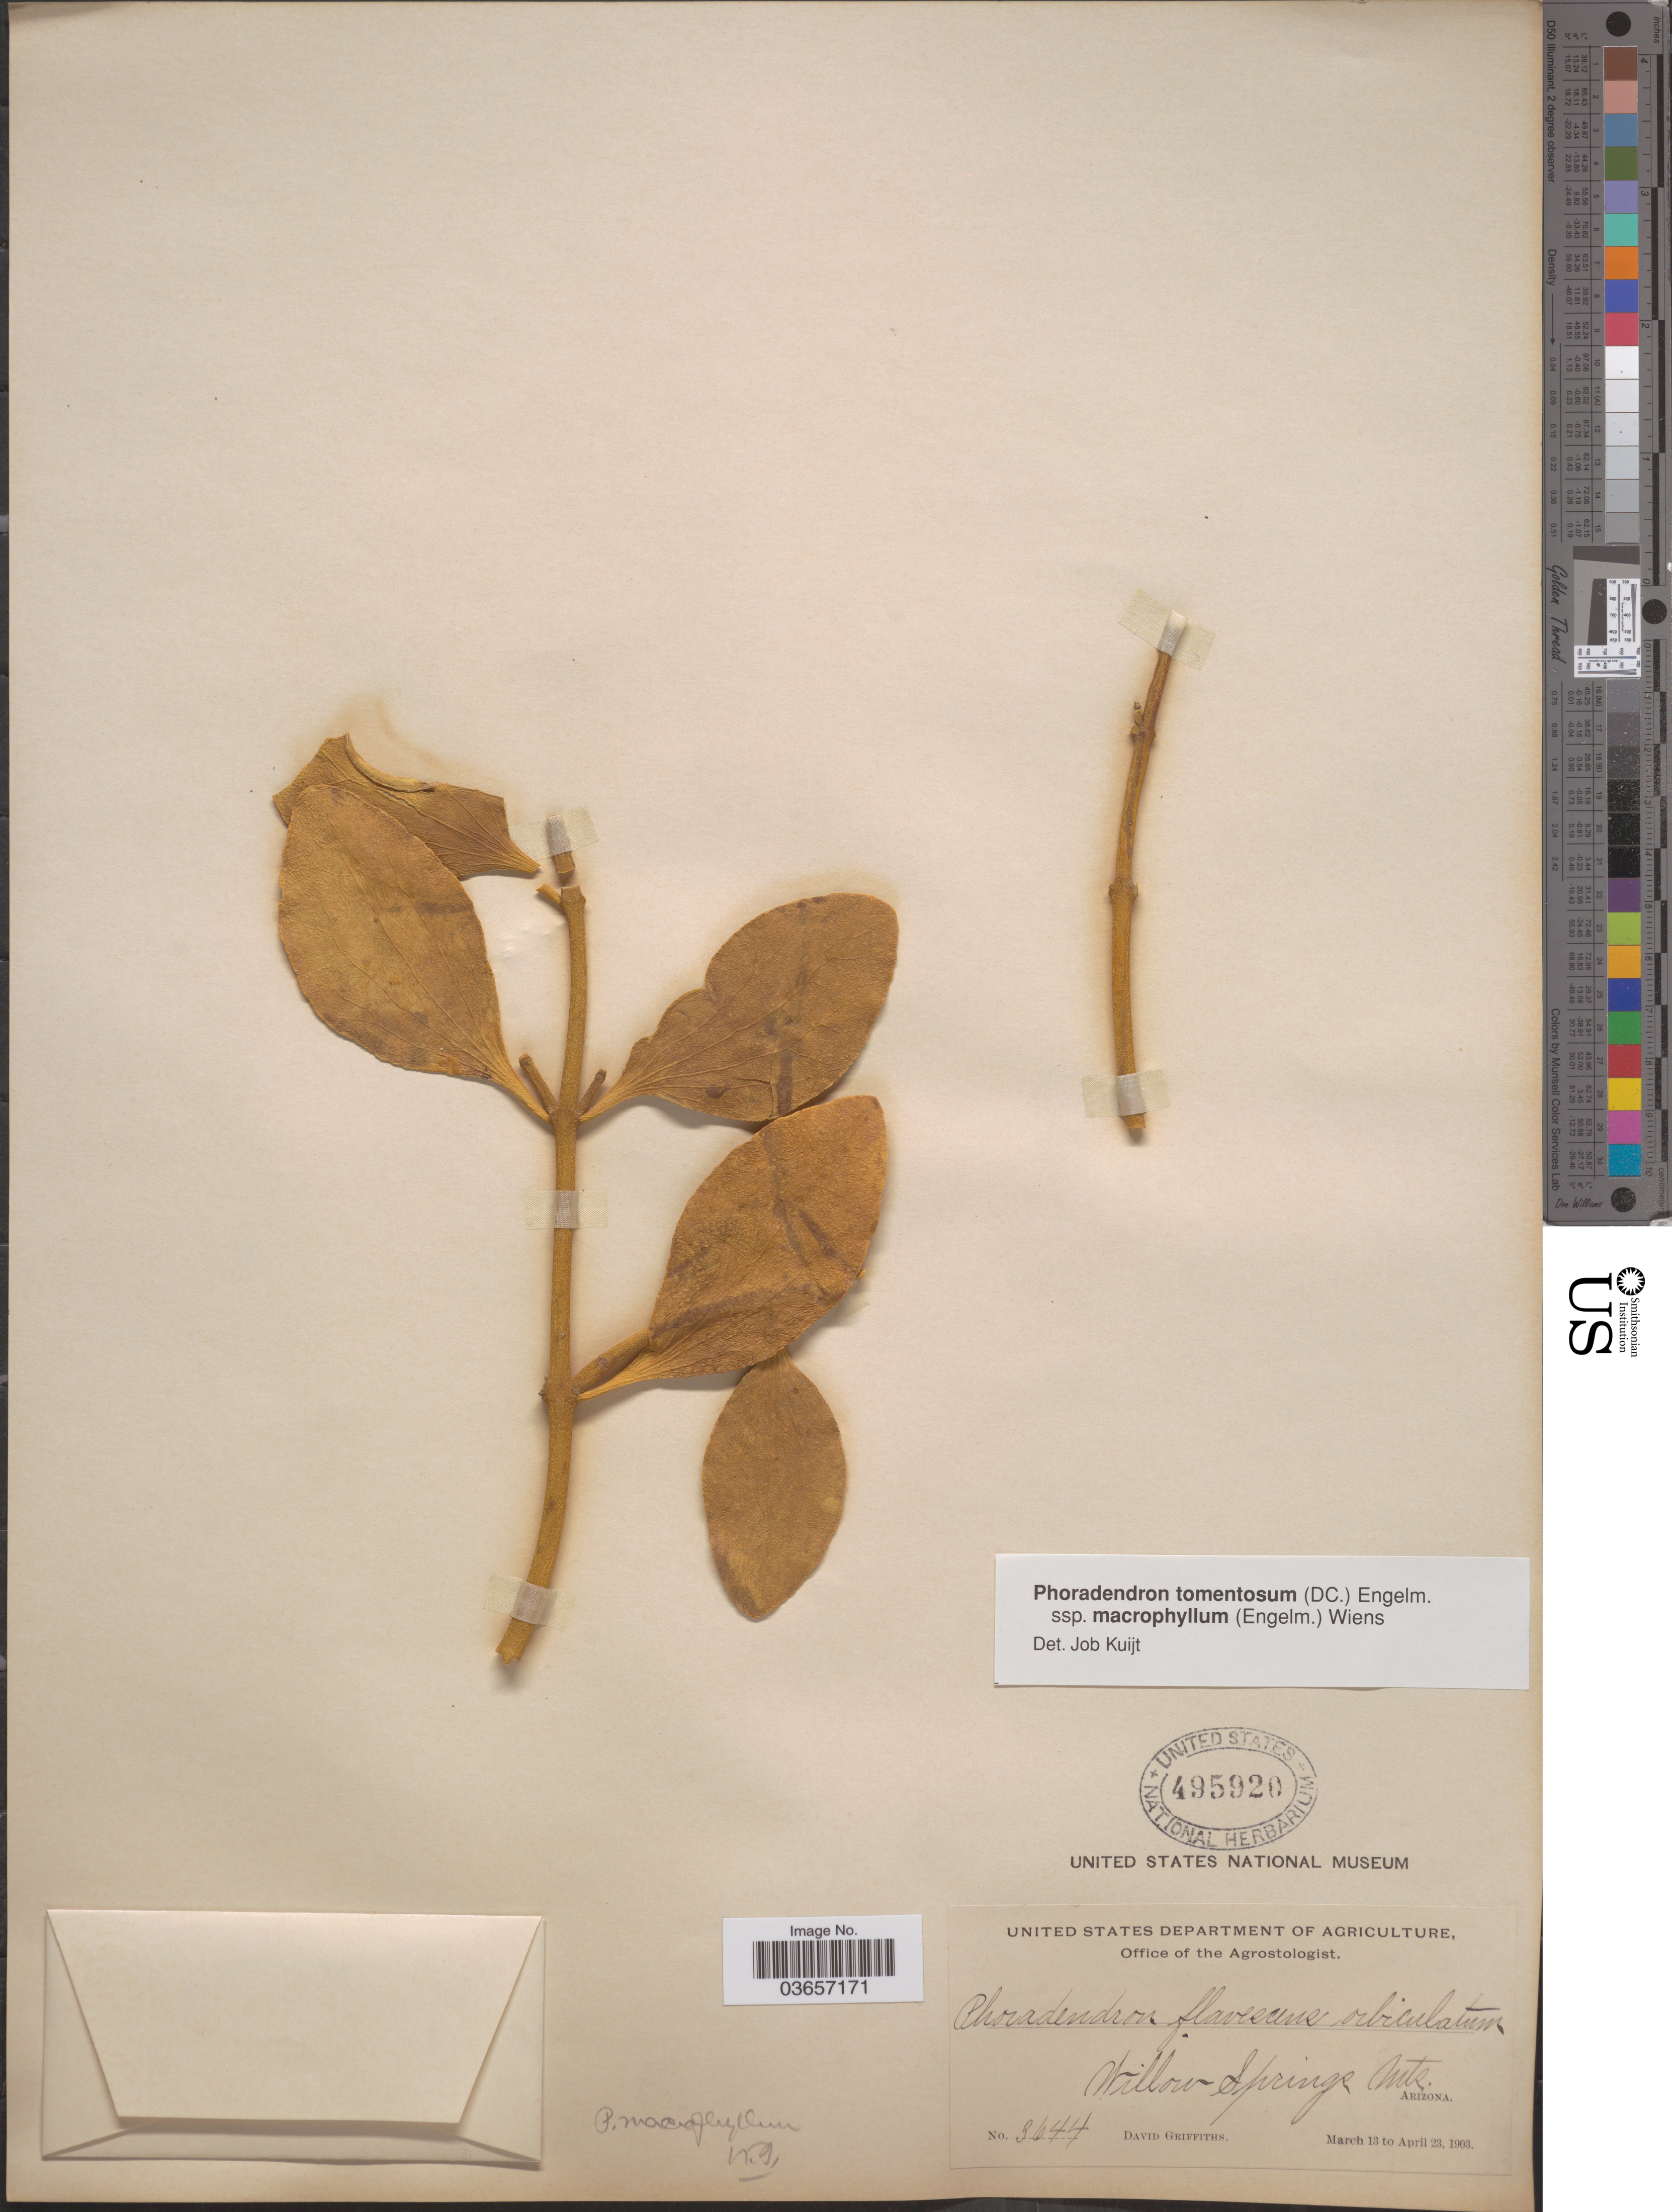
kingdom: Plantae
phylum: Tracheophyta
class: Magnoliopsida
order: Santalales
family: Viscaceae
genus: Phoradendron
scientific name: Phoradendron tomentosum subsp. macrophyllum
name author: DC.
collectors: D. Griffiths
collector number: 3644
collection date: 1903-03-13/1903-04-23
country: United States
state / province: Arizona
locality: Willow Springs Mts.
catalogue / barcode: US 495920